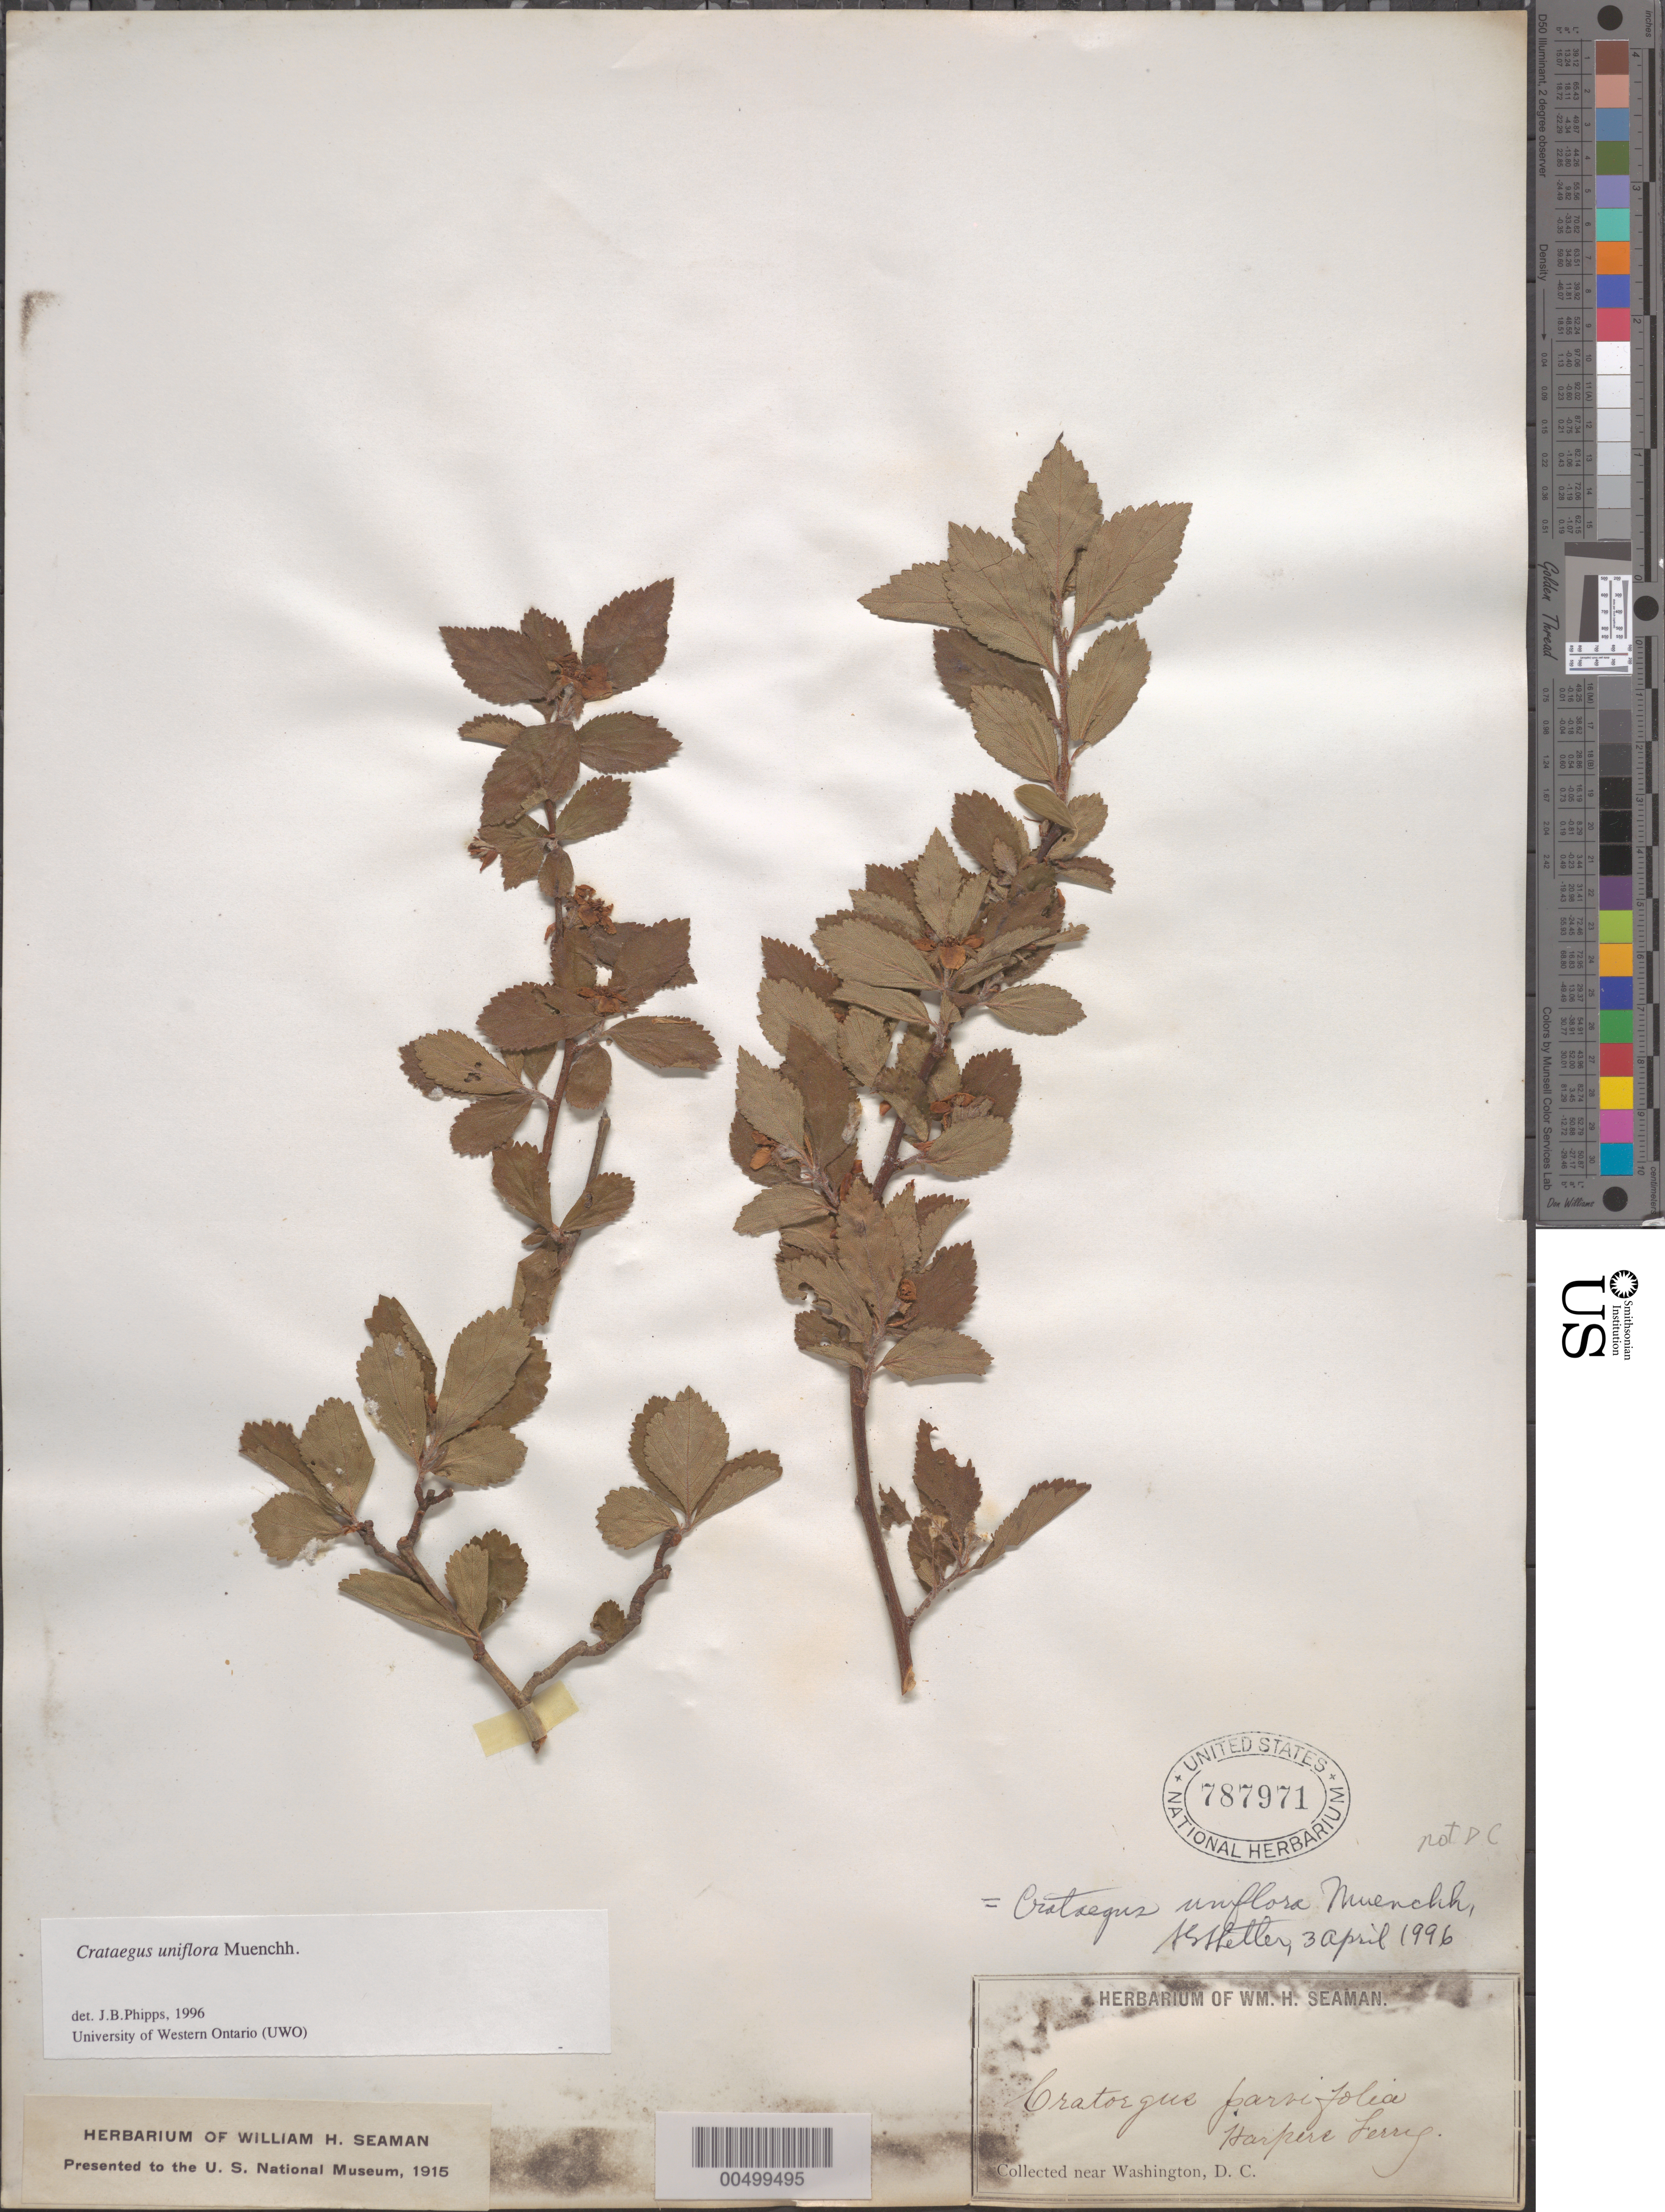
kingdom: Plantae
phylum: Tracheophyta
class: Magnoliopsida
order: Rosales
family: Rosaceae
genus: Crataegus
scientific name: Crataegus uniflora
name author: Münchh.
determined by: Shetler, Stanwyn G., (US), NMNH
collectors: W. Seaman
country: United States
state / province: West Virginia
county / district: Jefferson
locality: Harper's ferry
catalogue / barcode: US 787971